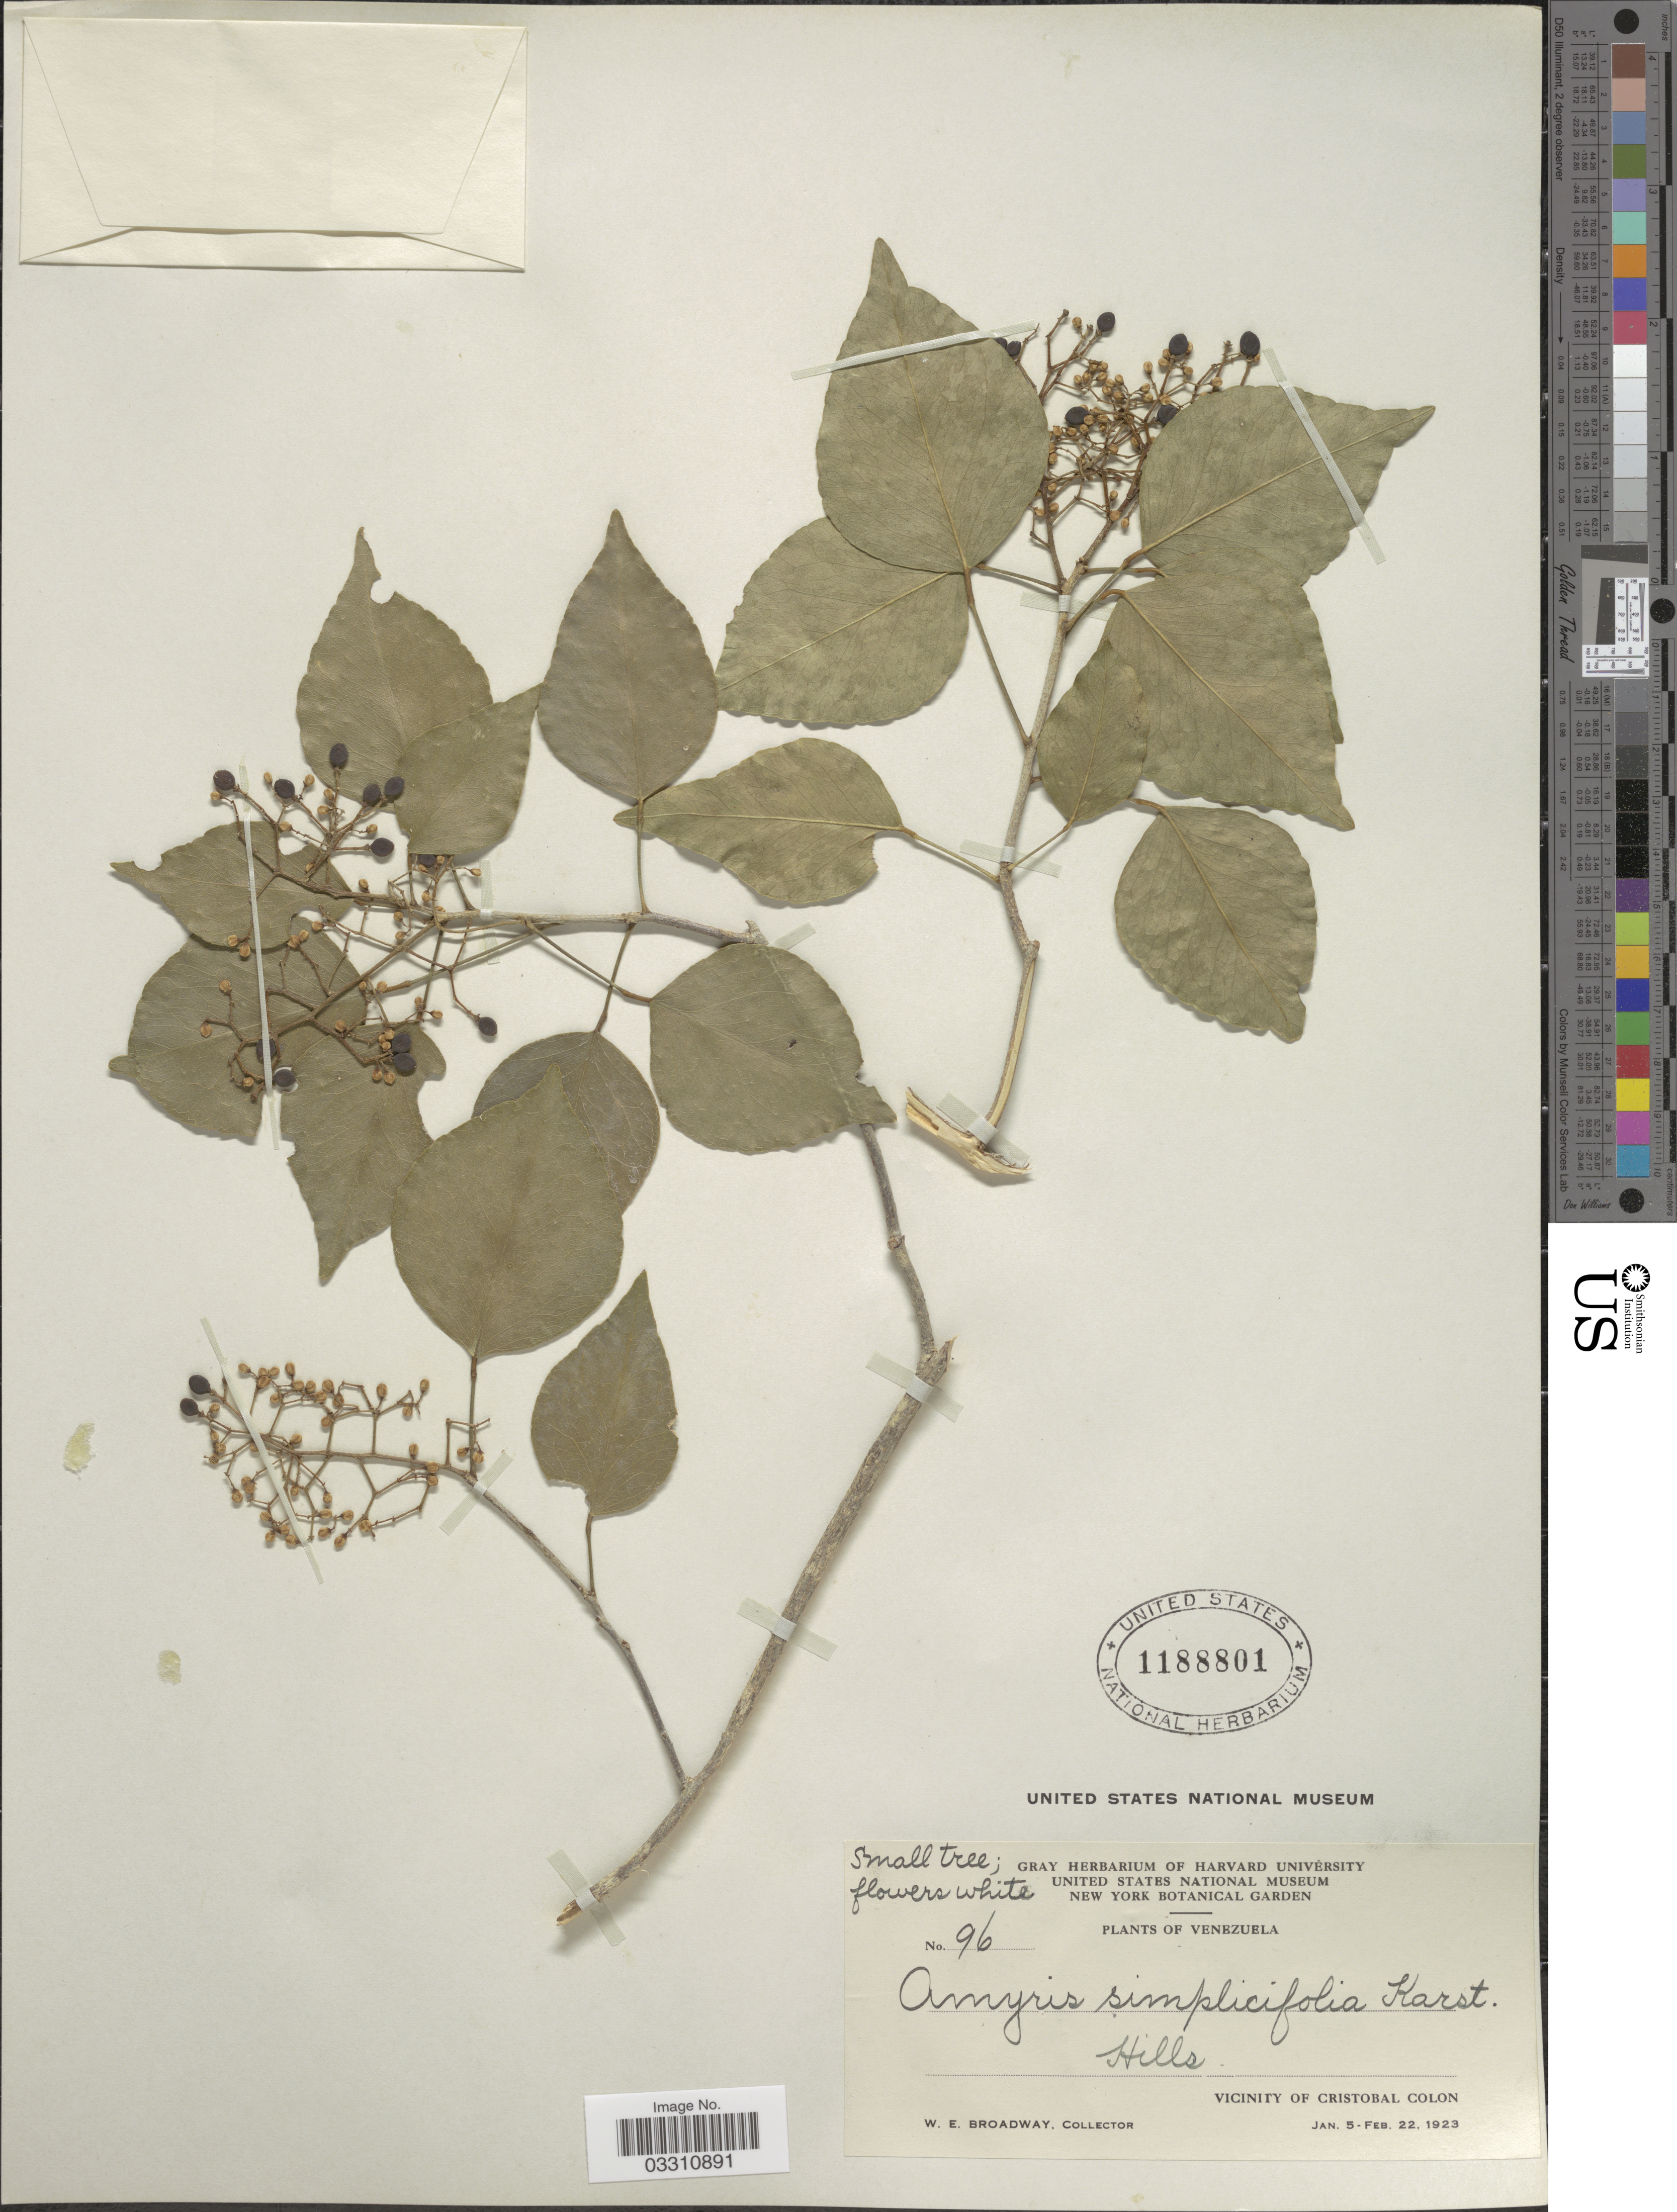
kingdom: Plantae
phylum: Tracheophyta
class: Magnoliopsida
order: Sapindales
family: Rutaceae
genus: Amyris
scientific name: Amyris ignea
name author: Steyerm.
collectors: W. E. Broadway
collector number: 96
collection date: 1923-01-05/1923-02-22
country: Venezuela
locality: Vicinity of Cristobal Colon.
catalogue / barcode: US 1188801